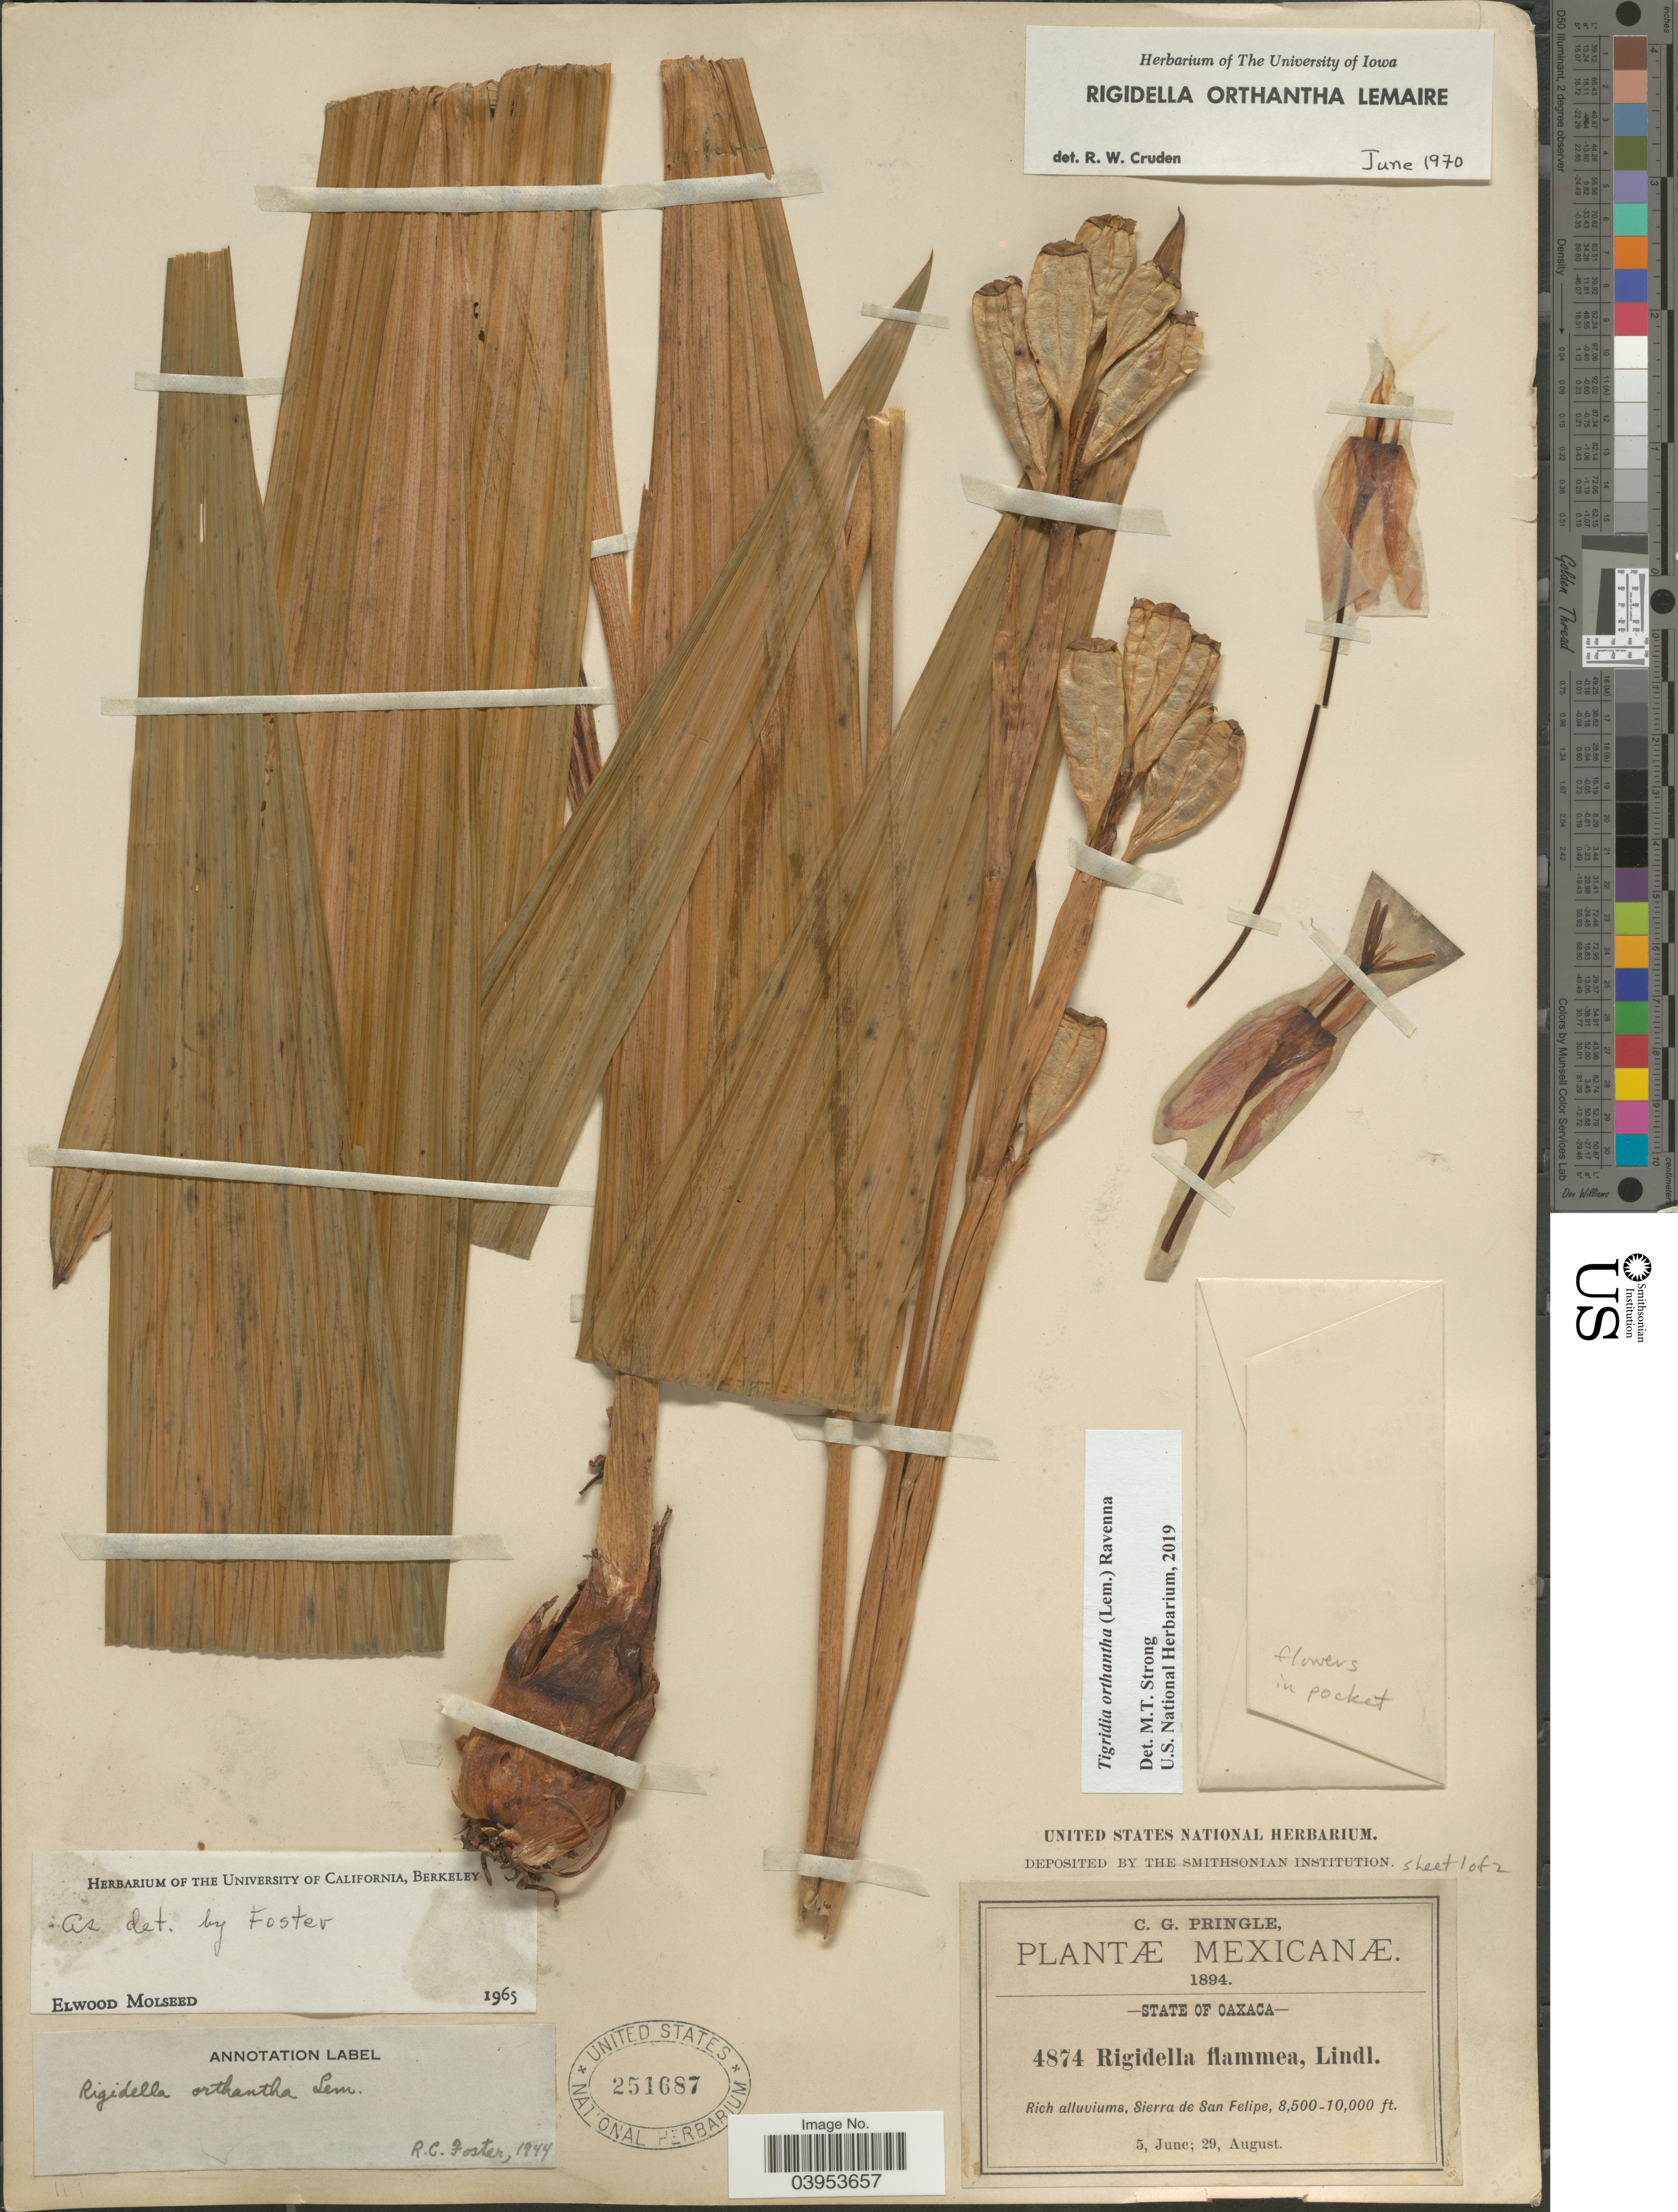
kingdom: Plantae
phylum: Tracheophyta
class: Liliopsida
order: Asparagales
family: Iridaceae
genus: Tigridia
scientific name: Tigridia orthantha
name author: (Lem.) Ravenna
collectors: C. G. Pringle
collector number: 4874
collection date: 1894-06-05/1894-08-29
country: Mexico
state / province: Oaxaca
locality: Sierra de San Felipe.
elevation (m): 2591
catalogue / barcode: US 251687